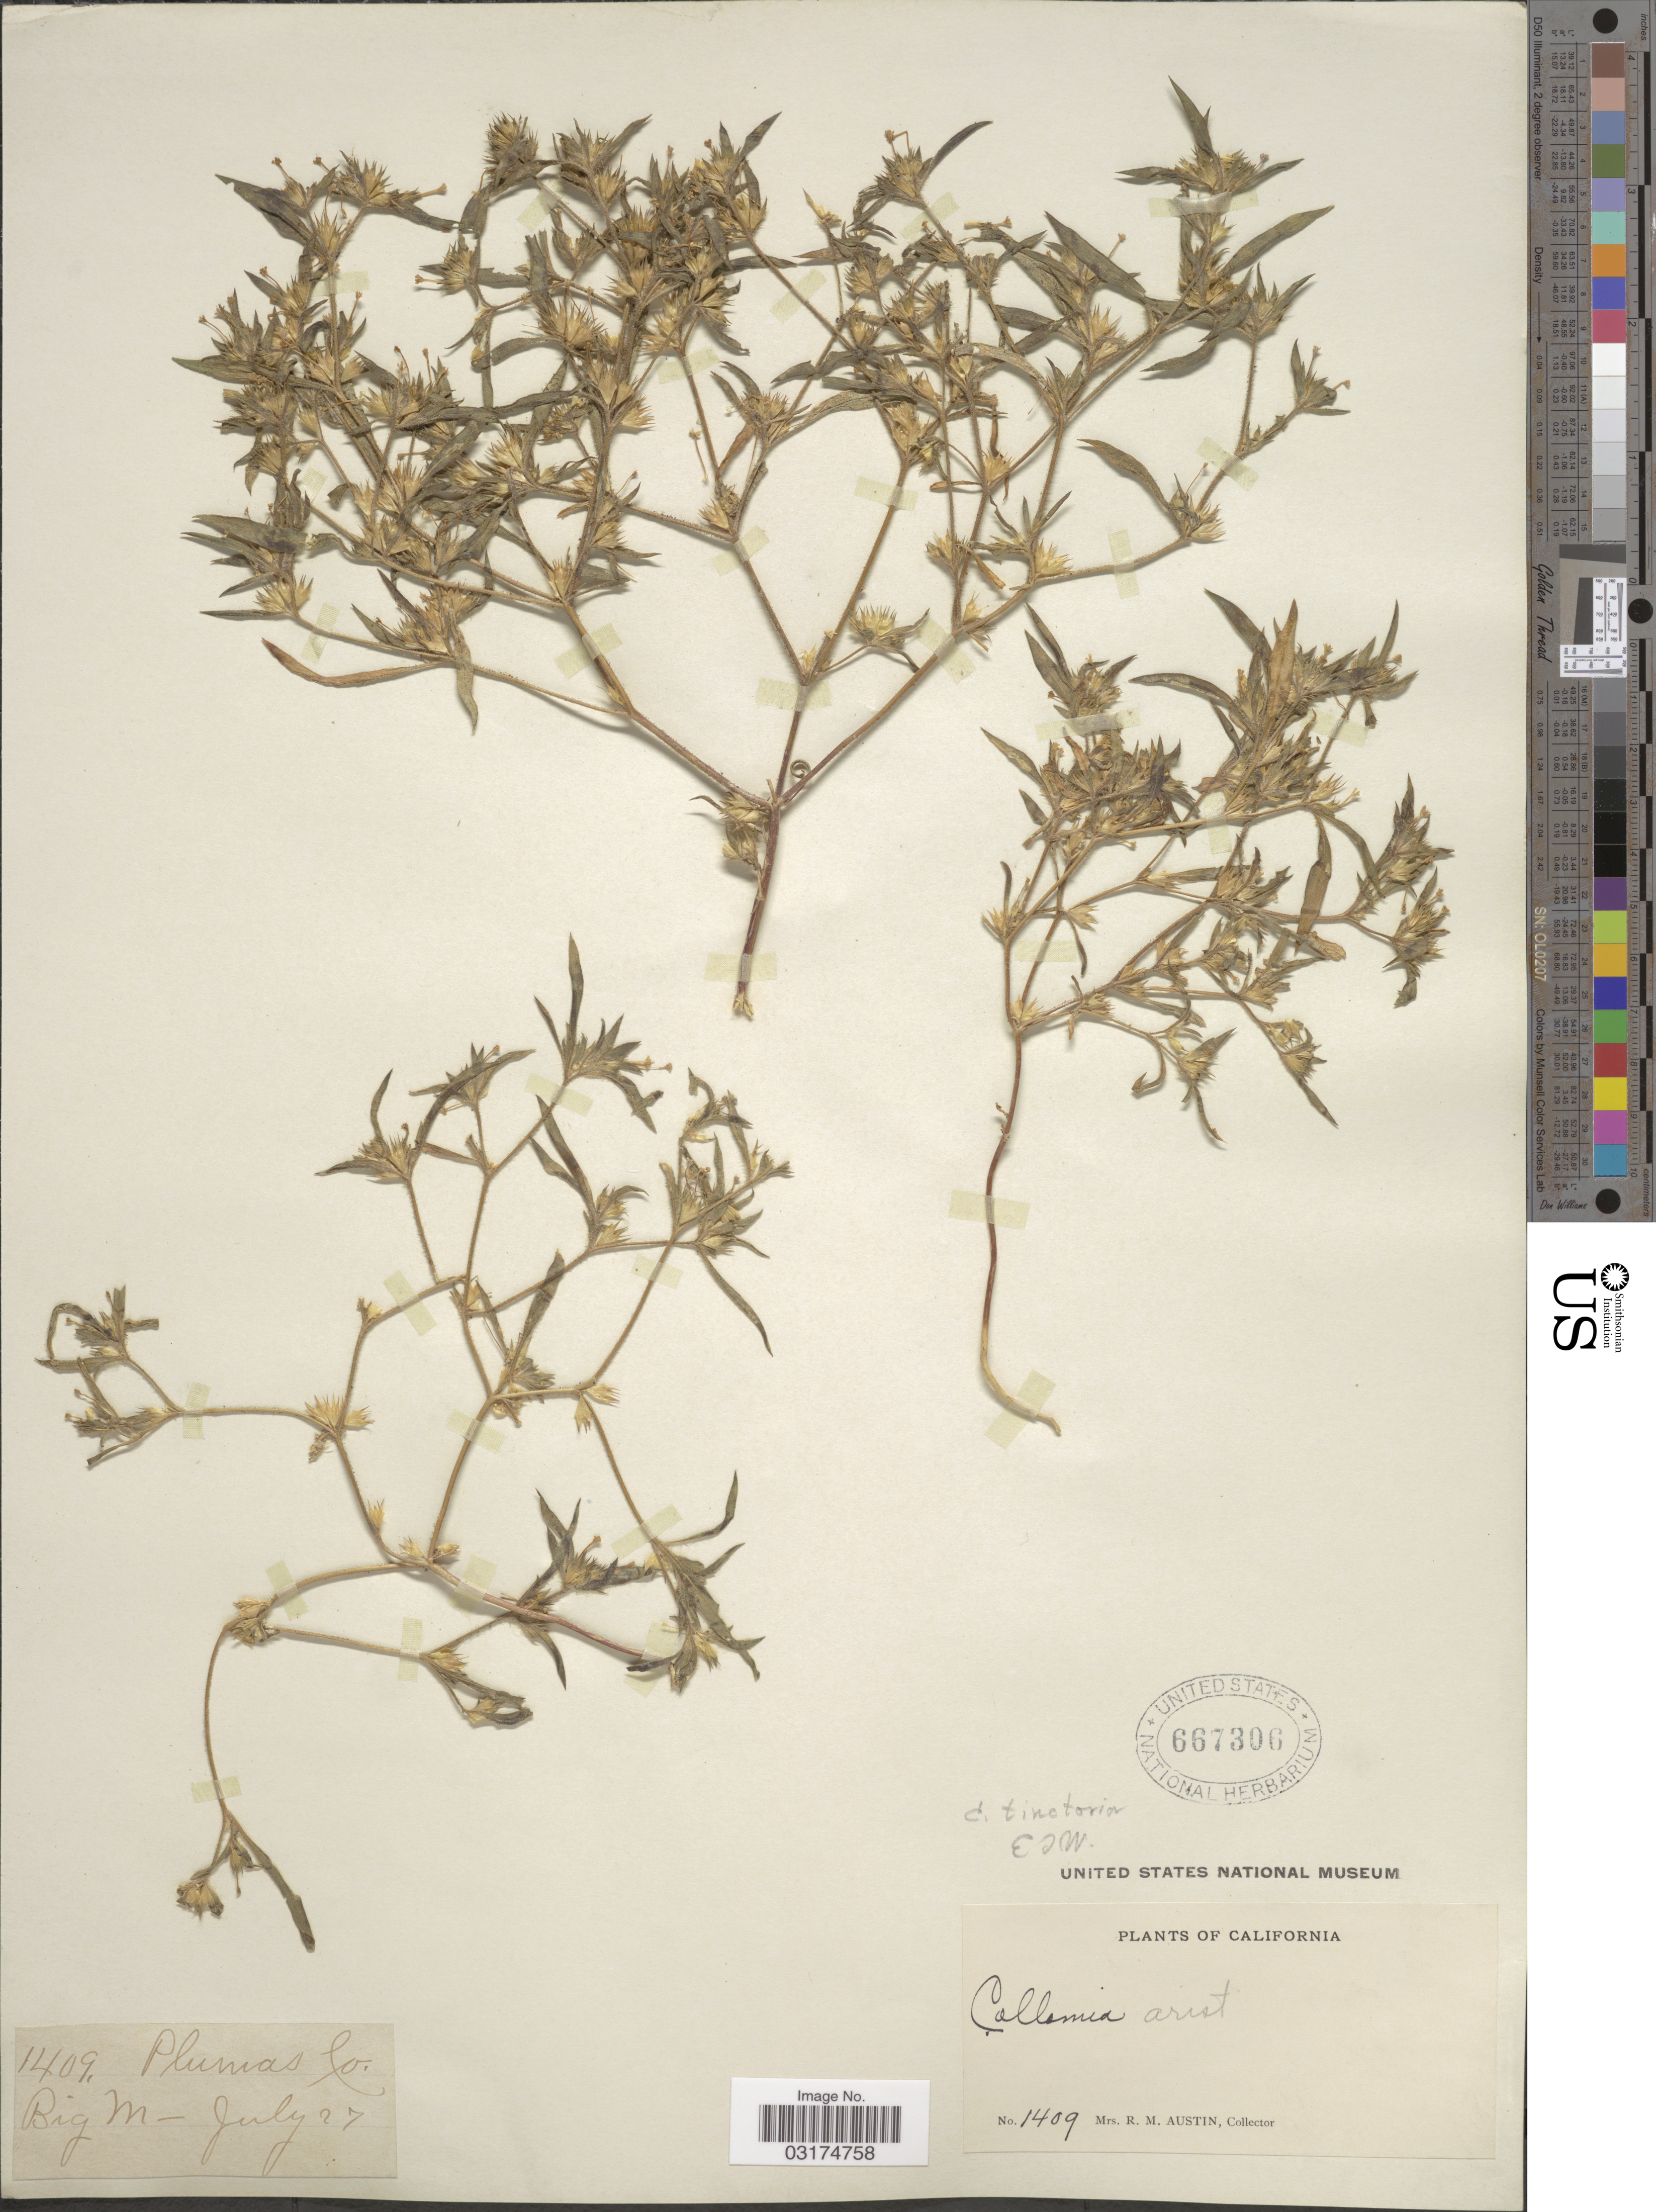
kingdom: Plantae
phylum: Tracheophyta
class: Magnoliopsida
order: Ericales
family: Polemoniaceae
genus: Collomia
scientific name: Collomia tinctoria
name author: Kellogg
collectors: R. Austin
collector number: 1409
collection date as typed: Transcribed d/m/y: /7/27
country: United States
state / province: California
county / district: Plumas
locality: Plumas Co. Big M.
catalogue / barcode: US 667306